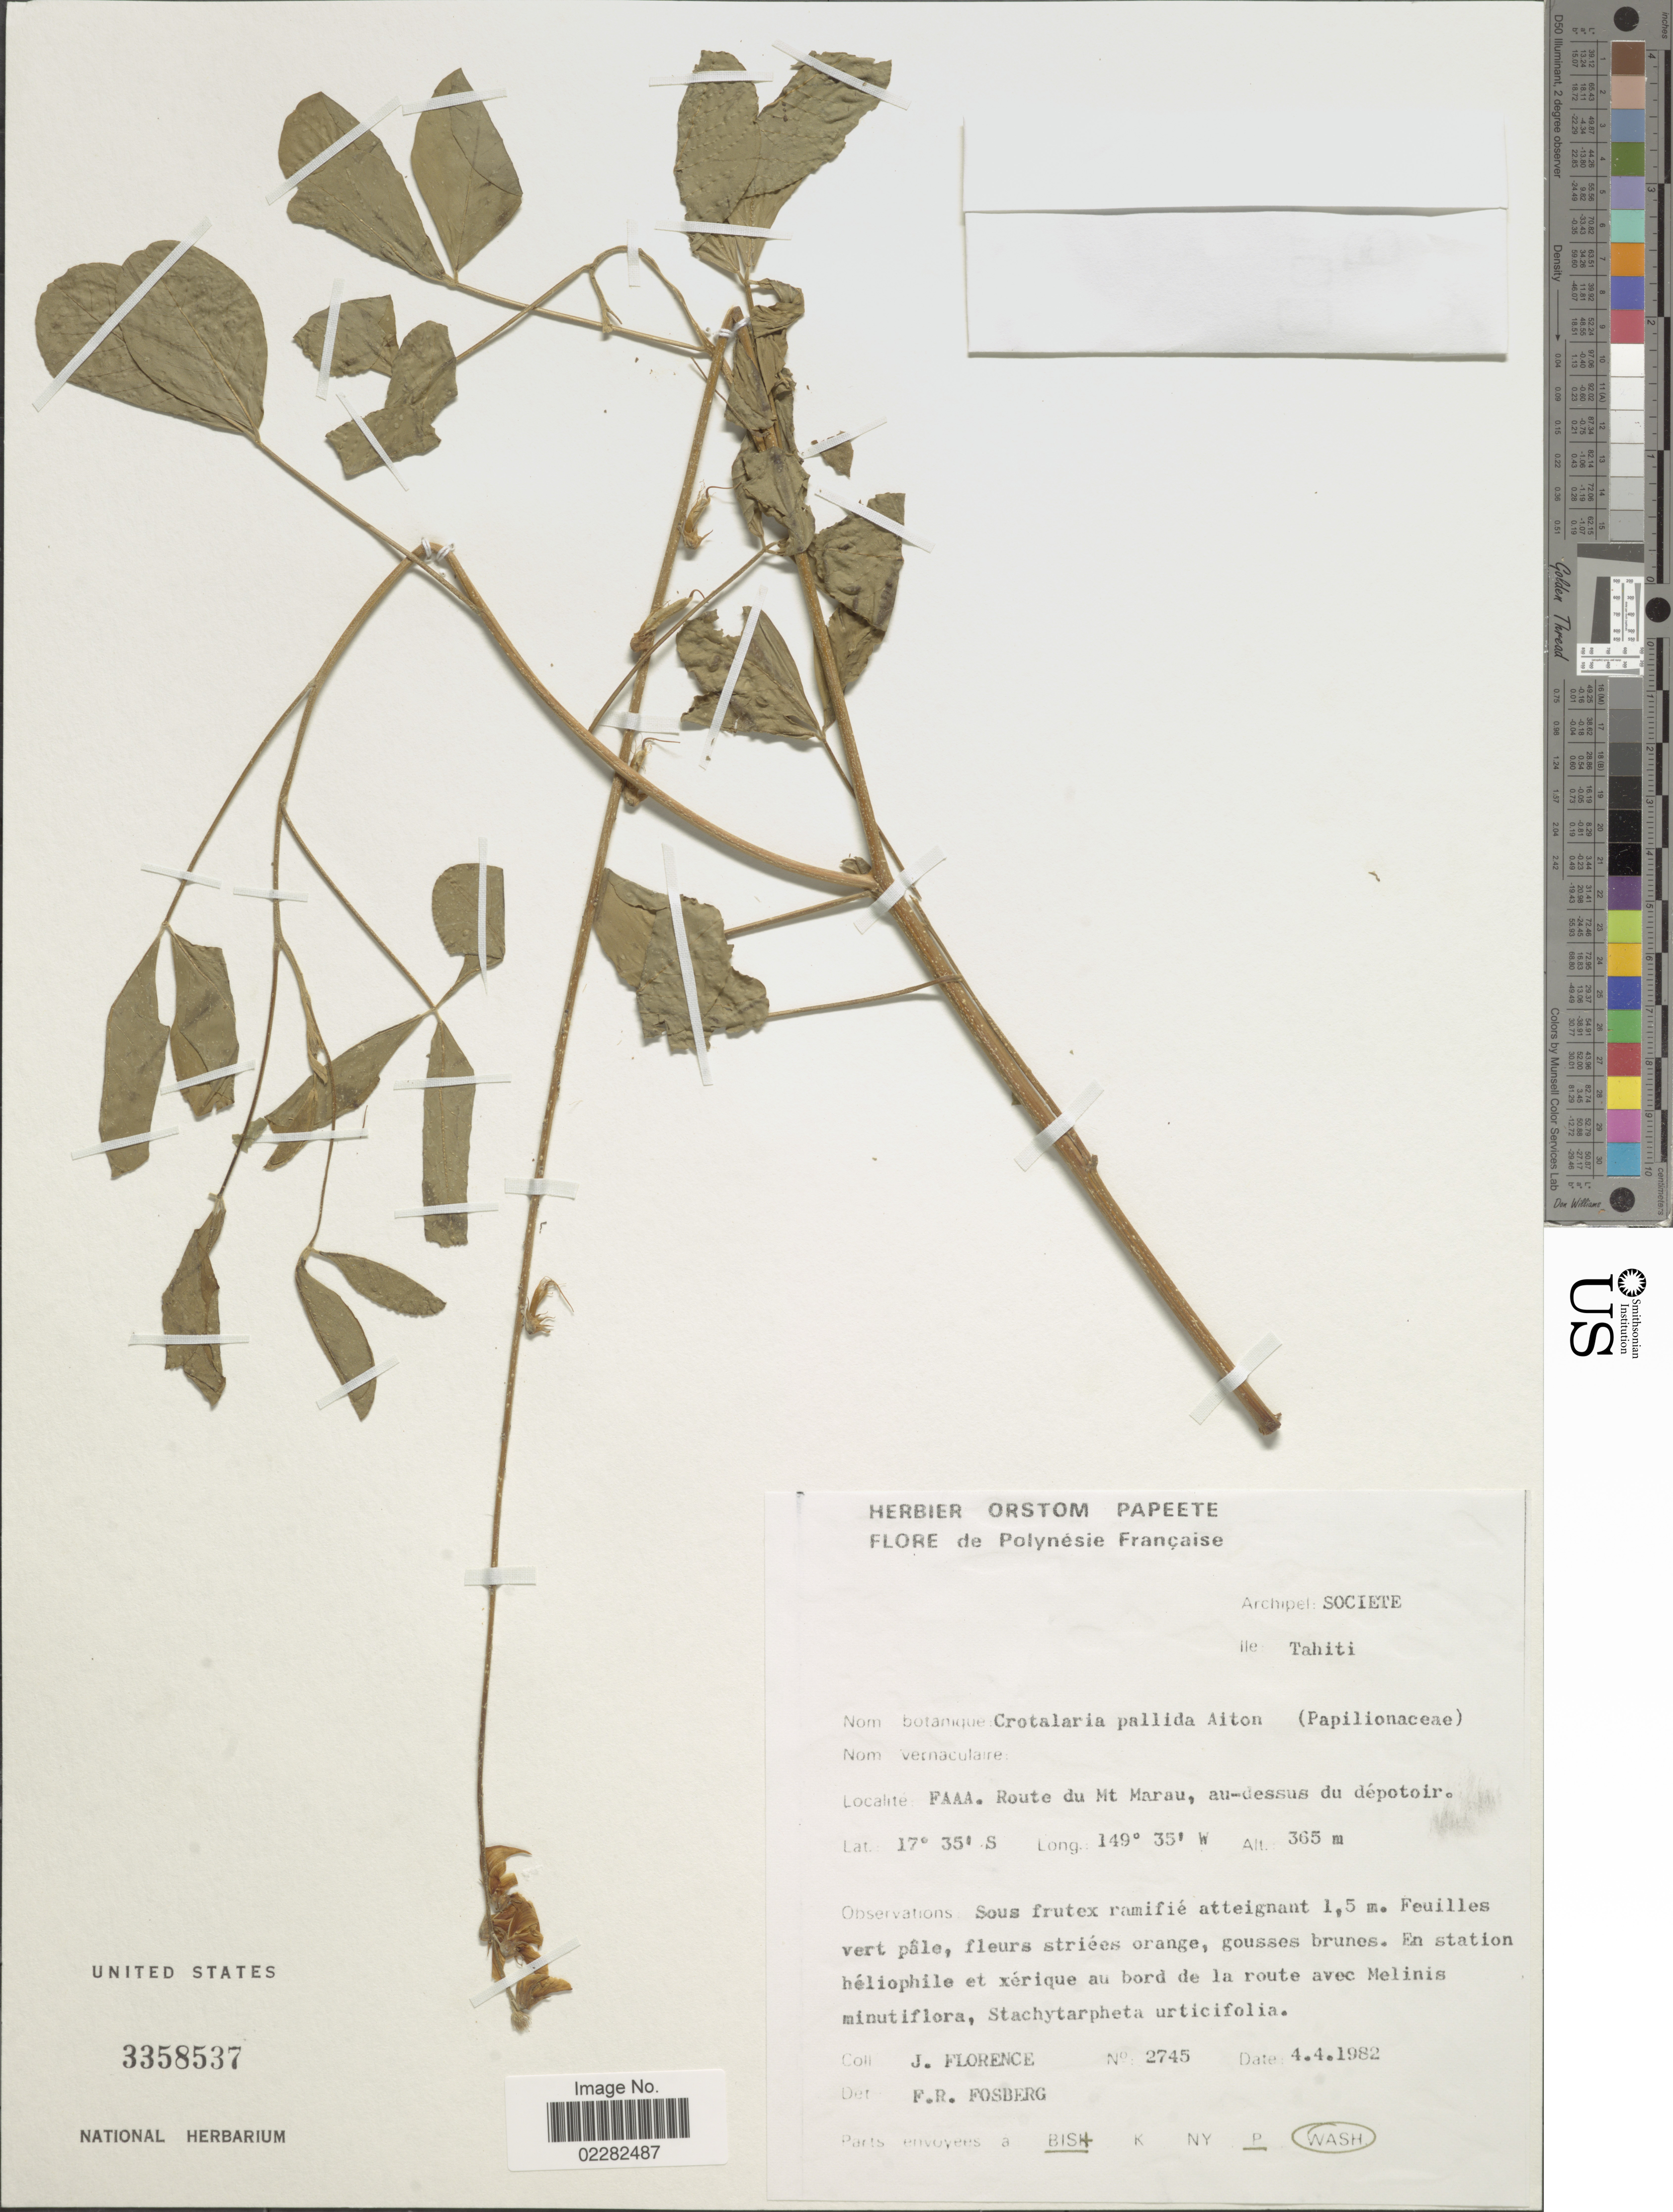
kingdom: Plantae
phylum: Tracheophyta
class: Magnoliopsida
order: Fabales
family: Fabaceae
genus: Crotalaria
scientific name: Crotalaria pallida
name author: Aiton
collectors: J. Florence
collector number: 2745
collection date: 1982-04-04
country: French Polynesia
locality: Archipel: Societe, Ile: Tahiti, Faaa, Route du Mt Marau, au-dessus du depotoir.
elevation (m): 365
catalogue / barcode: US 3358537